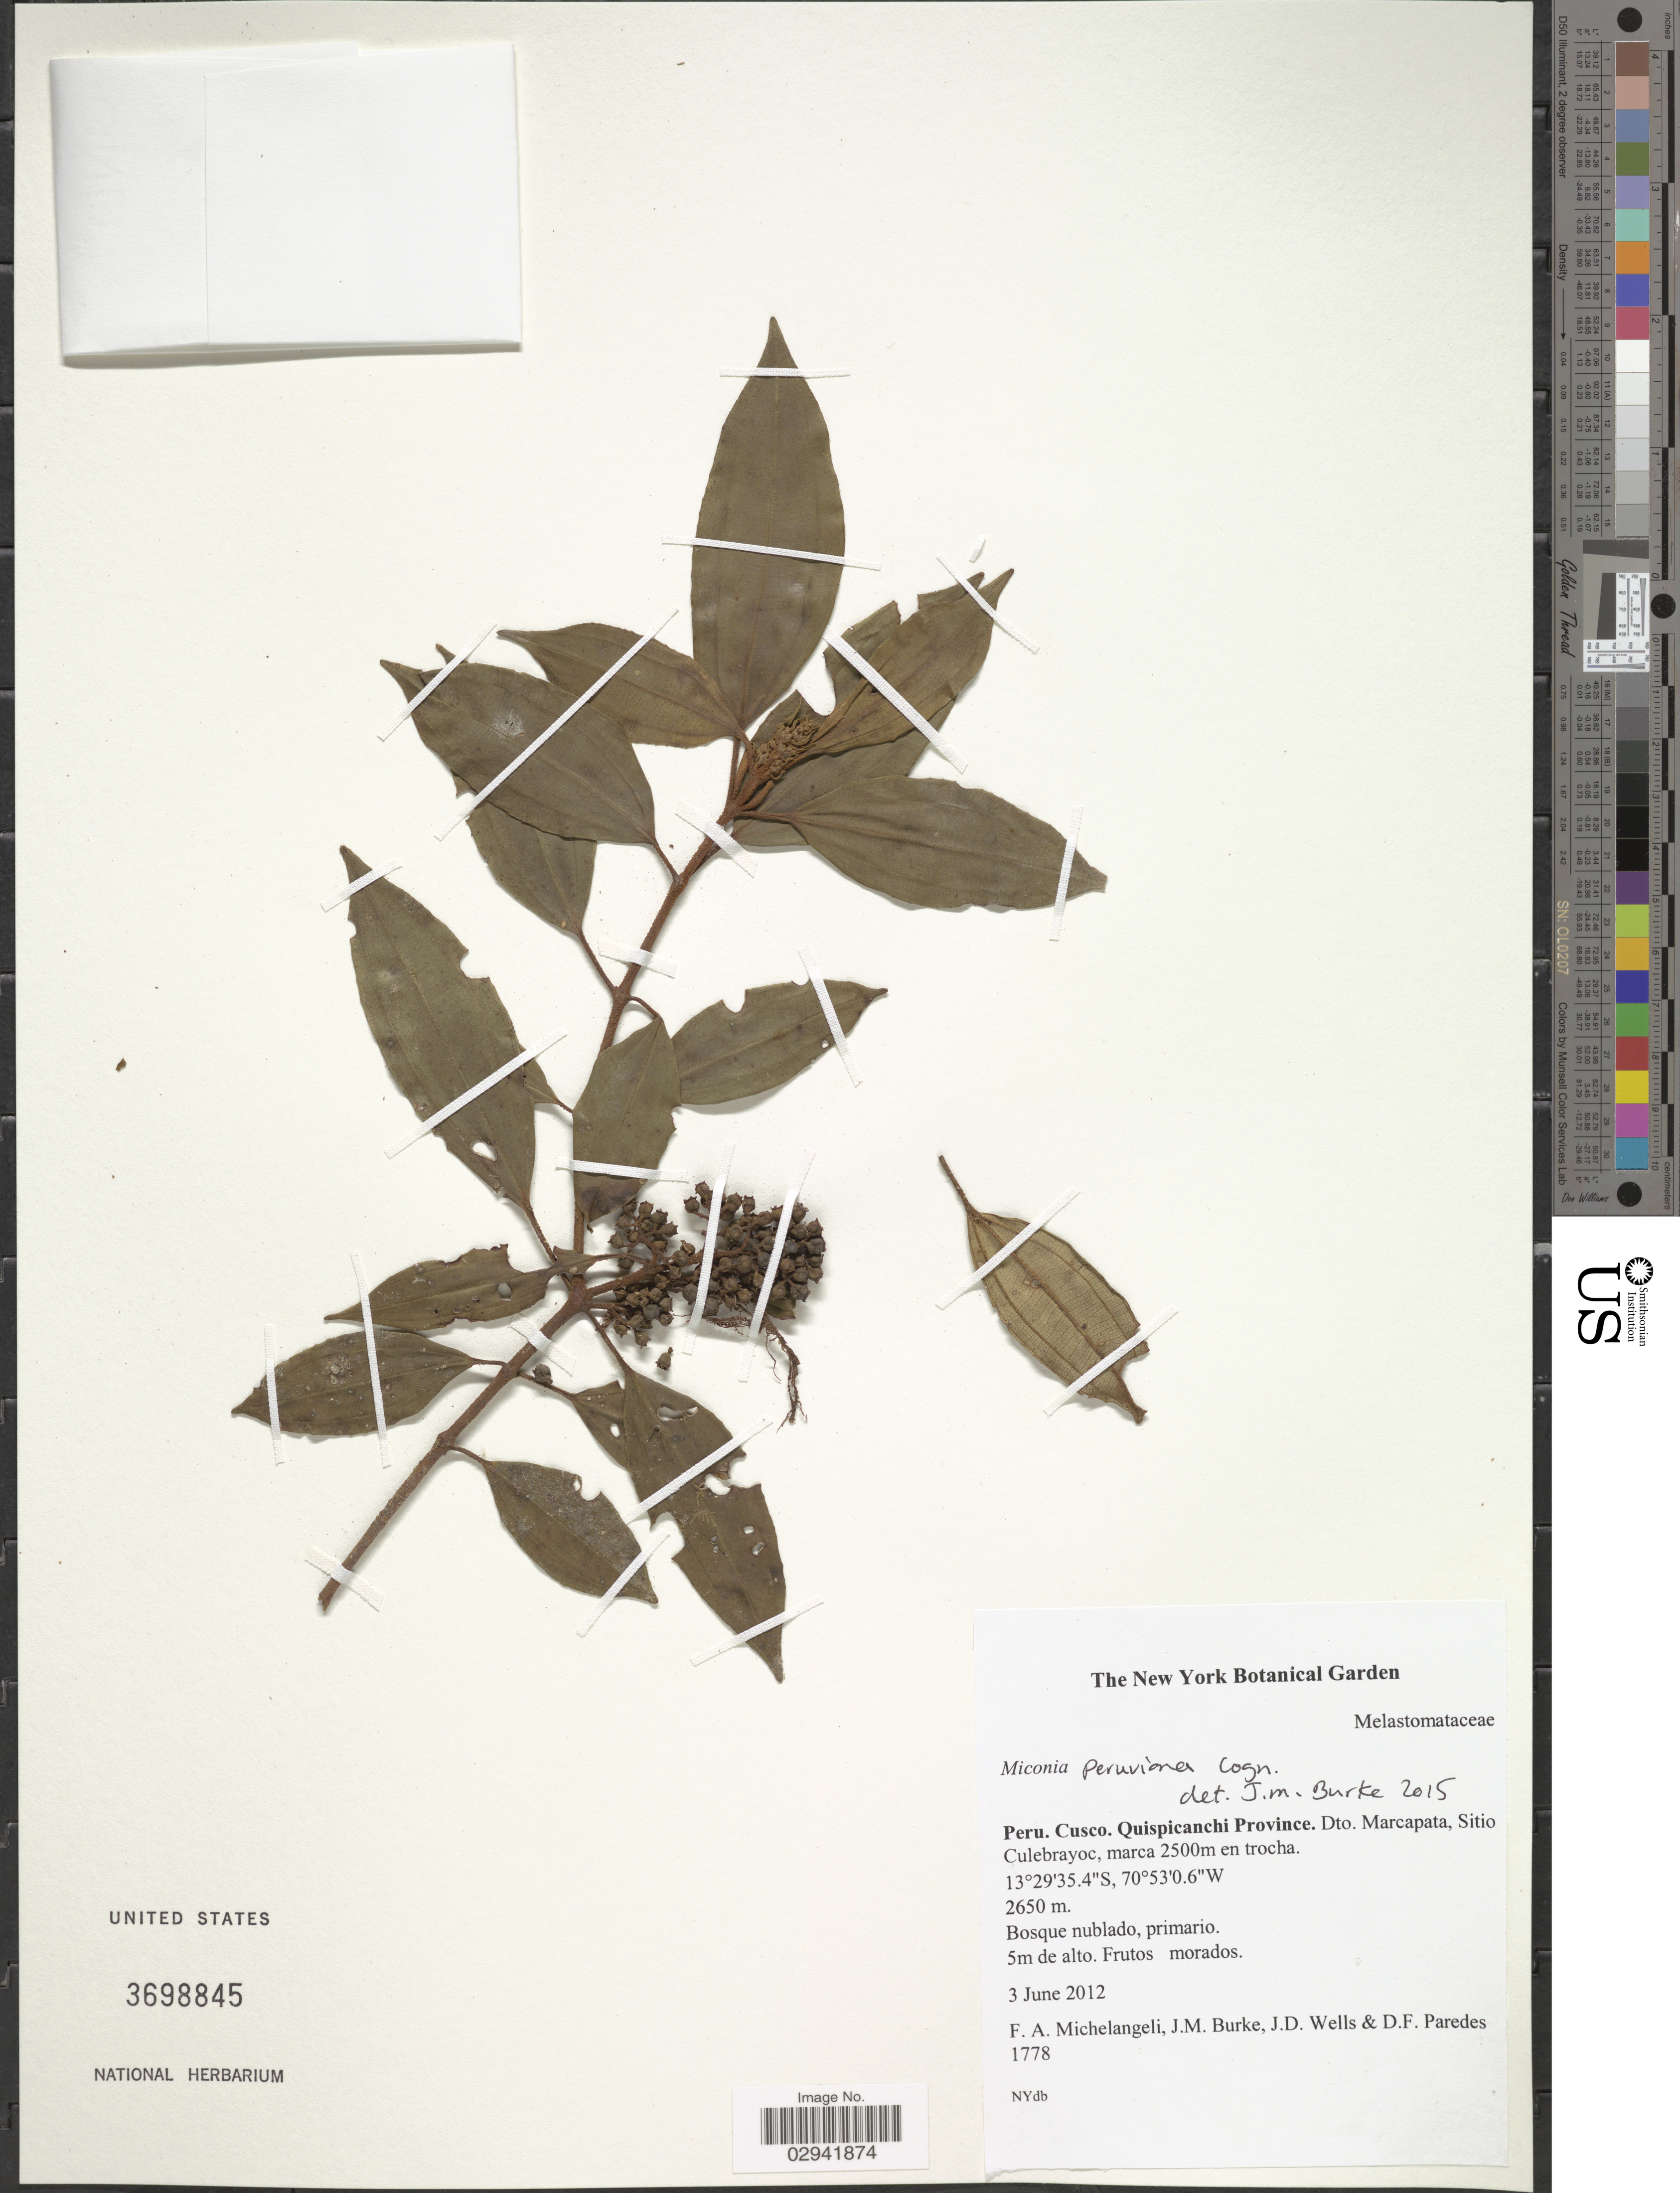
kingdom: Plantae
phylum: Tracheophyta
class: Magnoliopsida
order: Myrtales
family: Melastomataceae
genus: Miconia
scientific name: Miconia peruviana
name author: Cogn.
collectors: F. A. Michelangeli, Jac. M. Burke, J. Wells & D. Paredes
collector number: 1778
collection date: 2012-06-03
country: Peru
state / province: Cusco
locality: Quispicanchi Province. Dto. Marcapata, Sitio Culebrayoc, marca 2500m en trocha.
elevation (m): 2650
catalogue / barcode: US 3698845